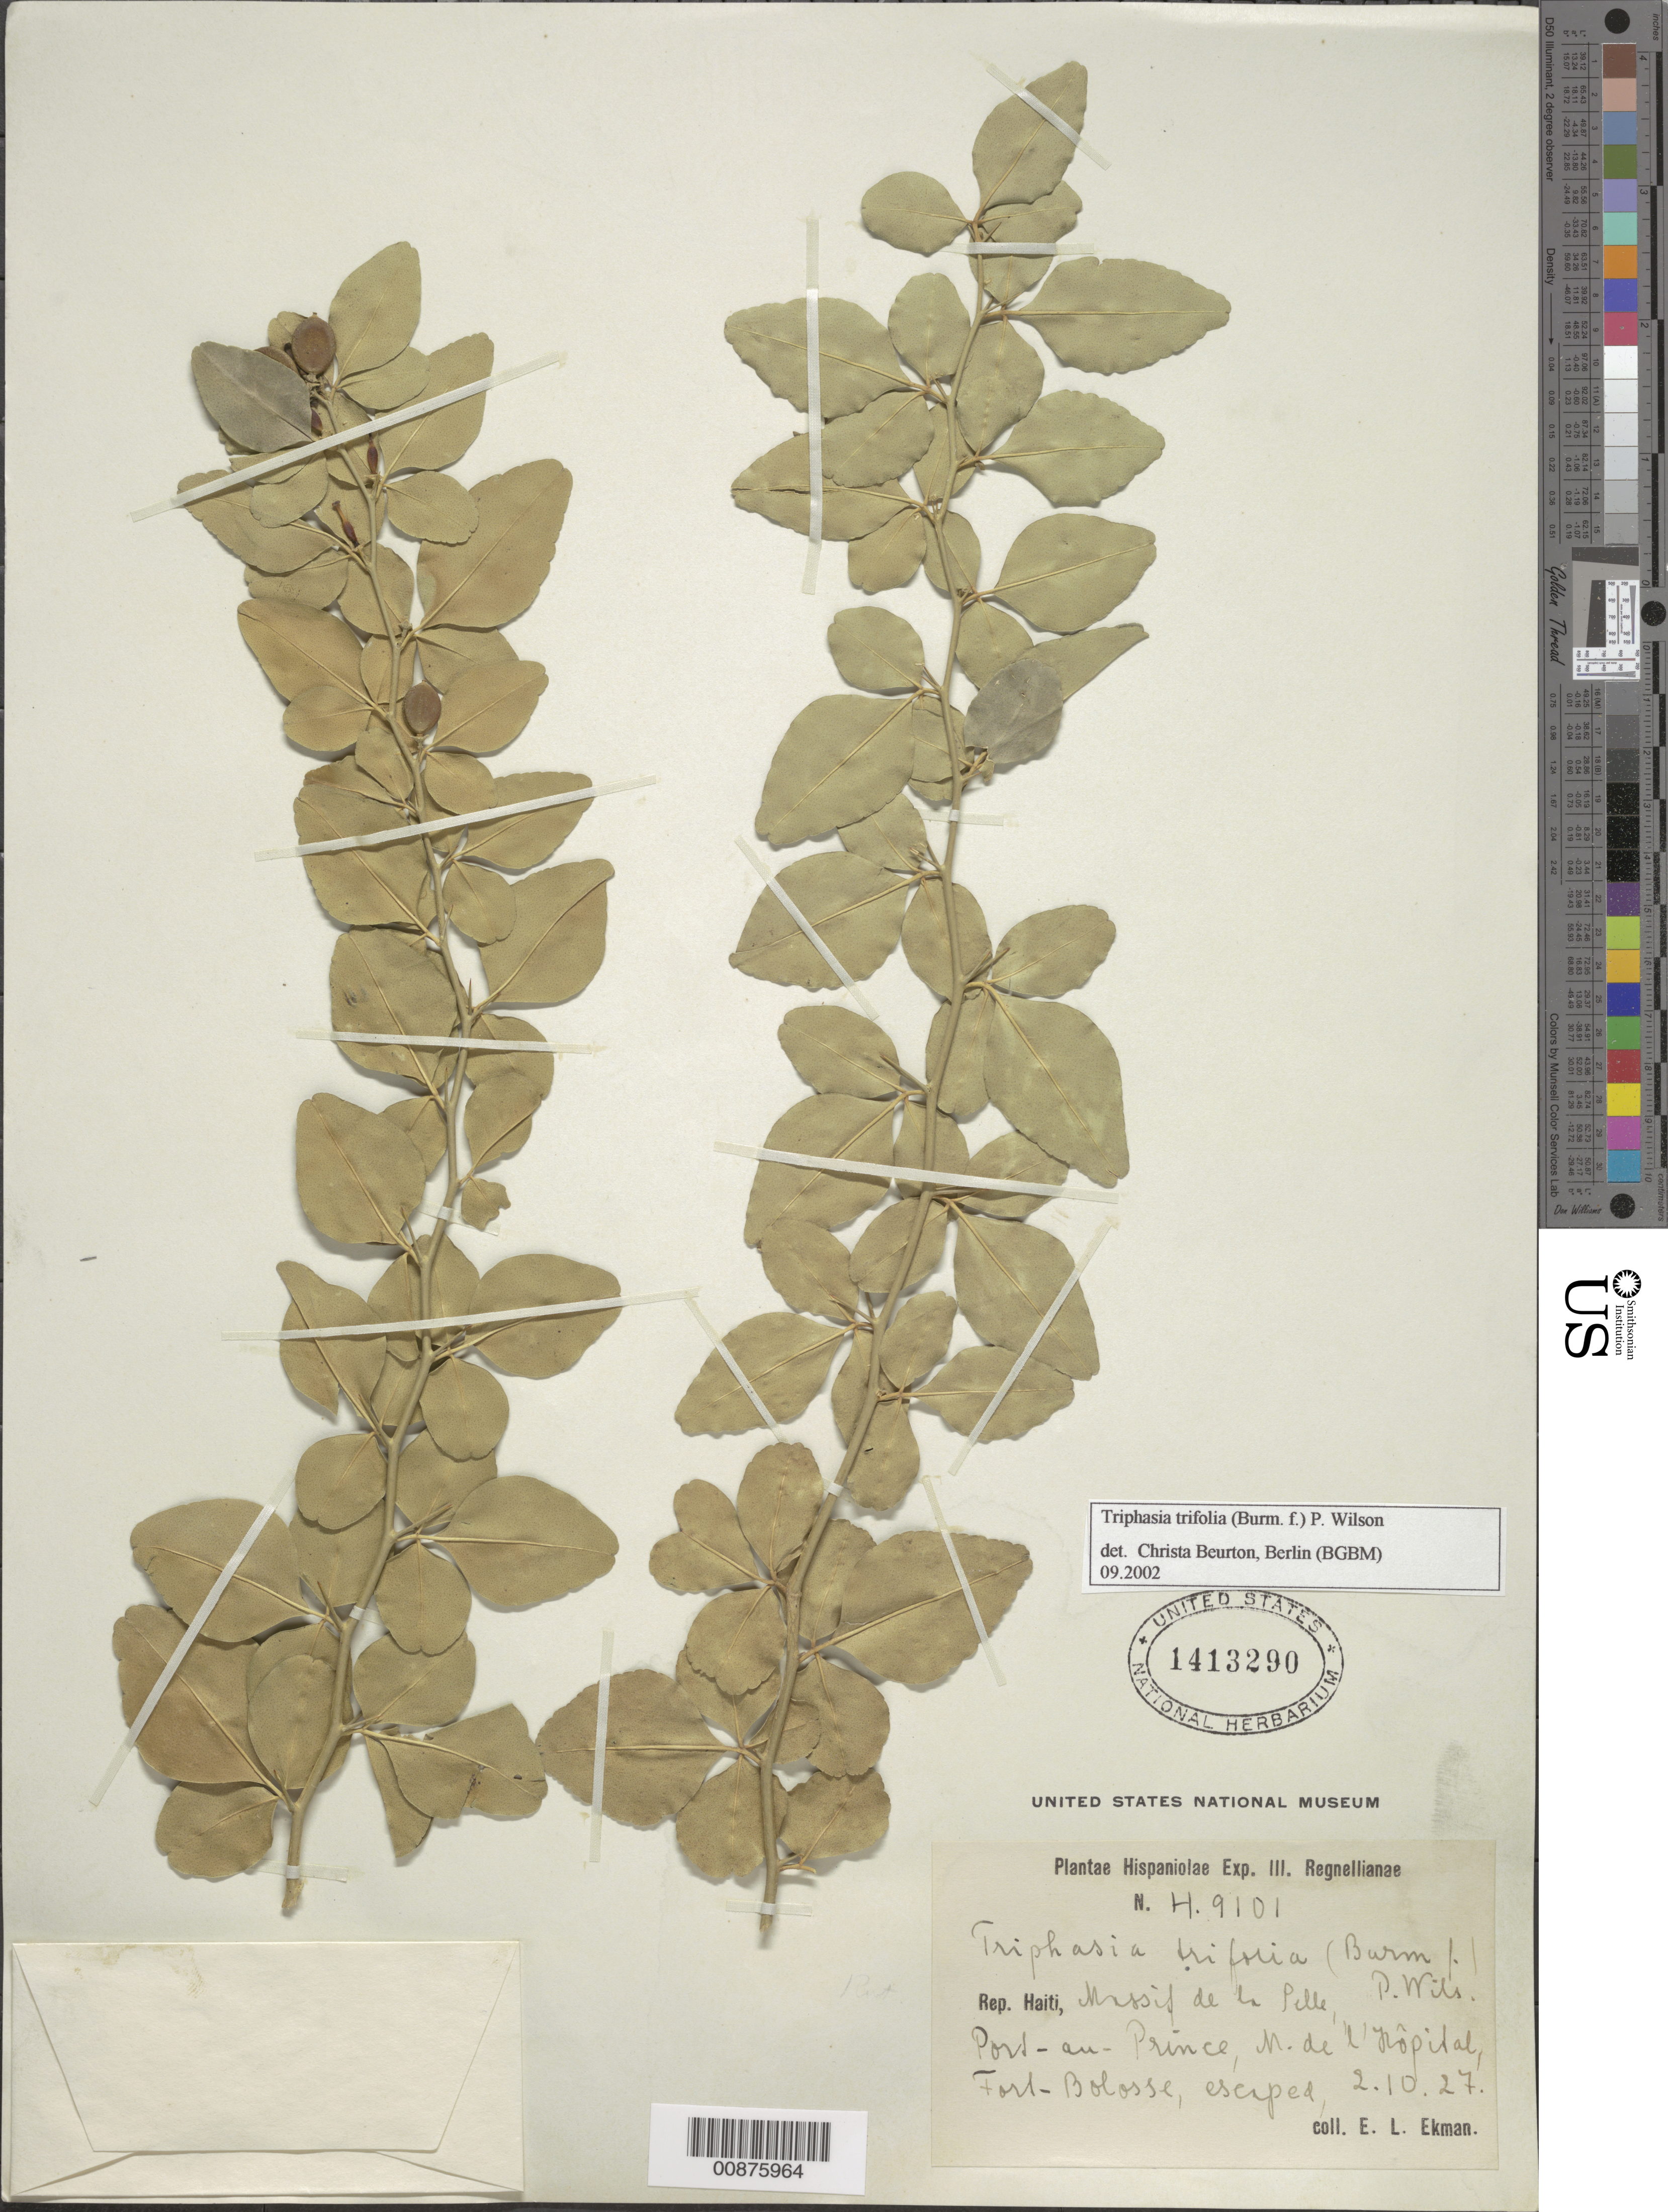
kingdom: Plantae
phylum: Tracheophyta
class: Magnoliopsida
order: Sapindales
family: Rutaceae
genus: Triphasia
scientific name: Triphasia trifolia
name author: (Burm. f.) P. Wilson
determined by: Beurton, C.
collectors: E. L. Ekman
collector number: H 9101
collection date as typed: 02 Oct 1927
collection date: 1927-10-02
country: Haiti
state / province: Ouest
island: Hispaniola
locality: Massif de la Selle, Port au Prince, M. de l'Hôpital, Fort Bolosse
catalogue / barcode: US 1413290